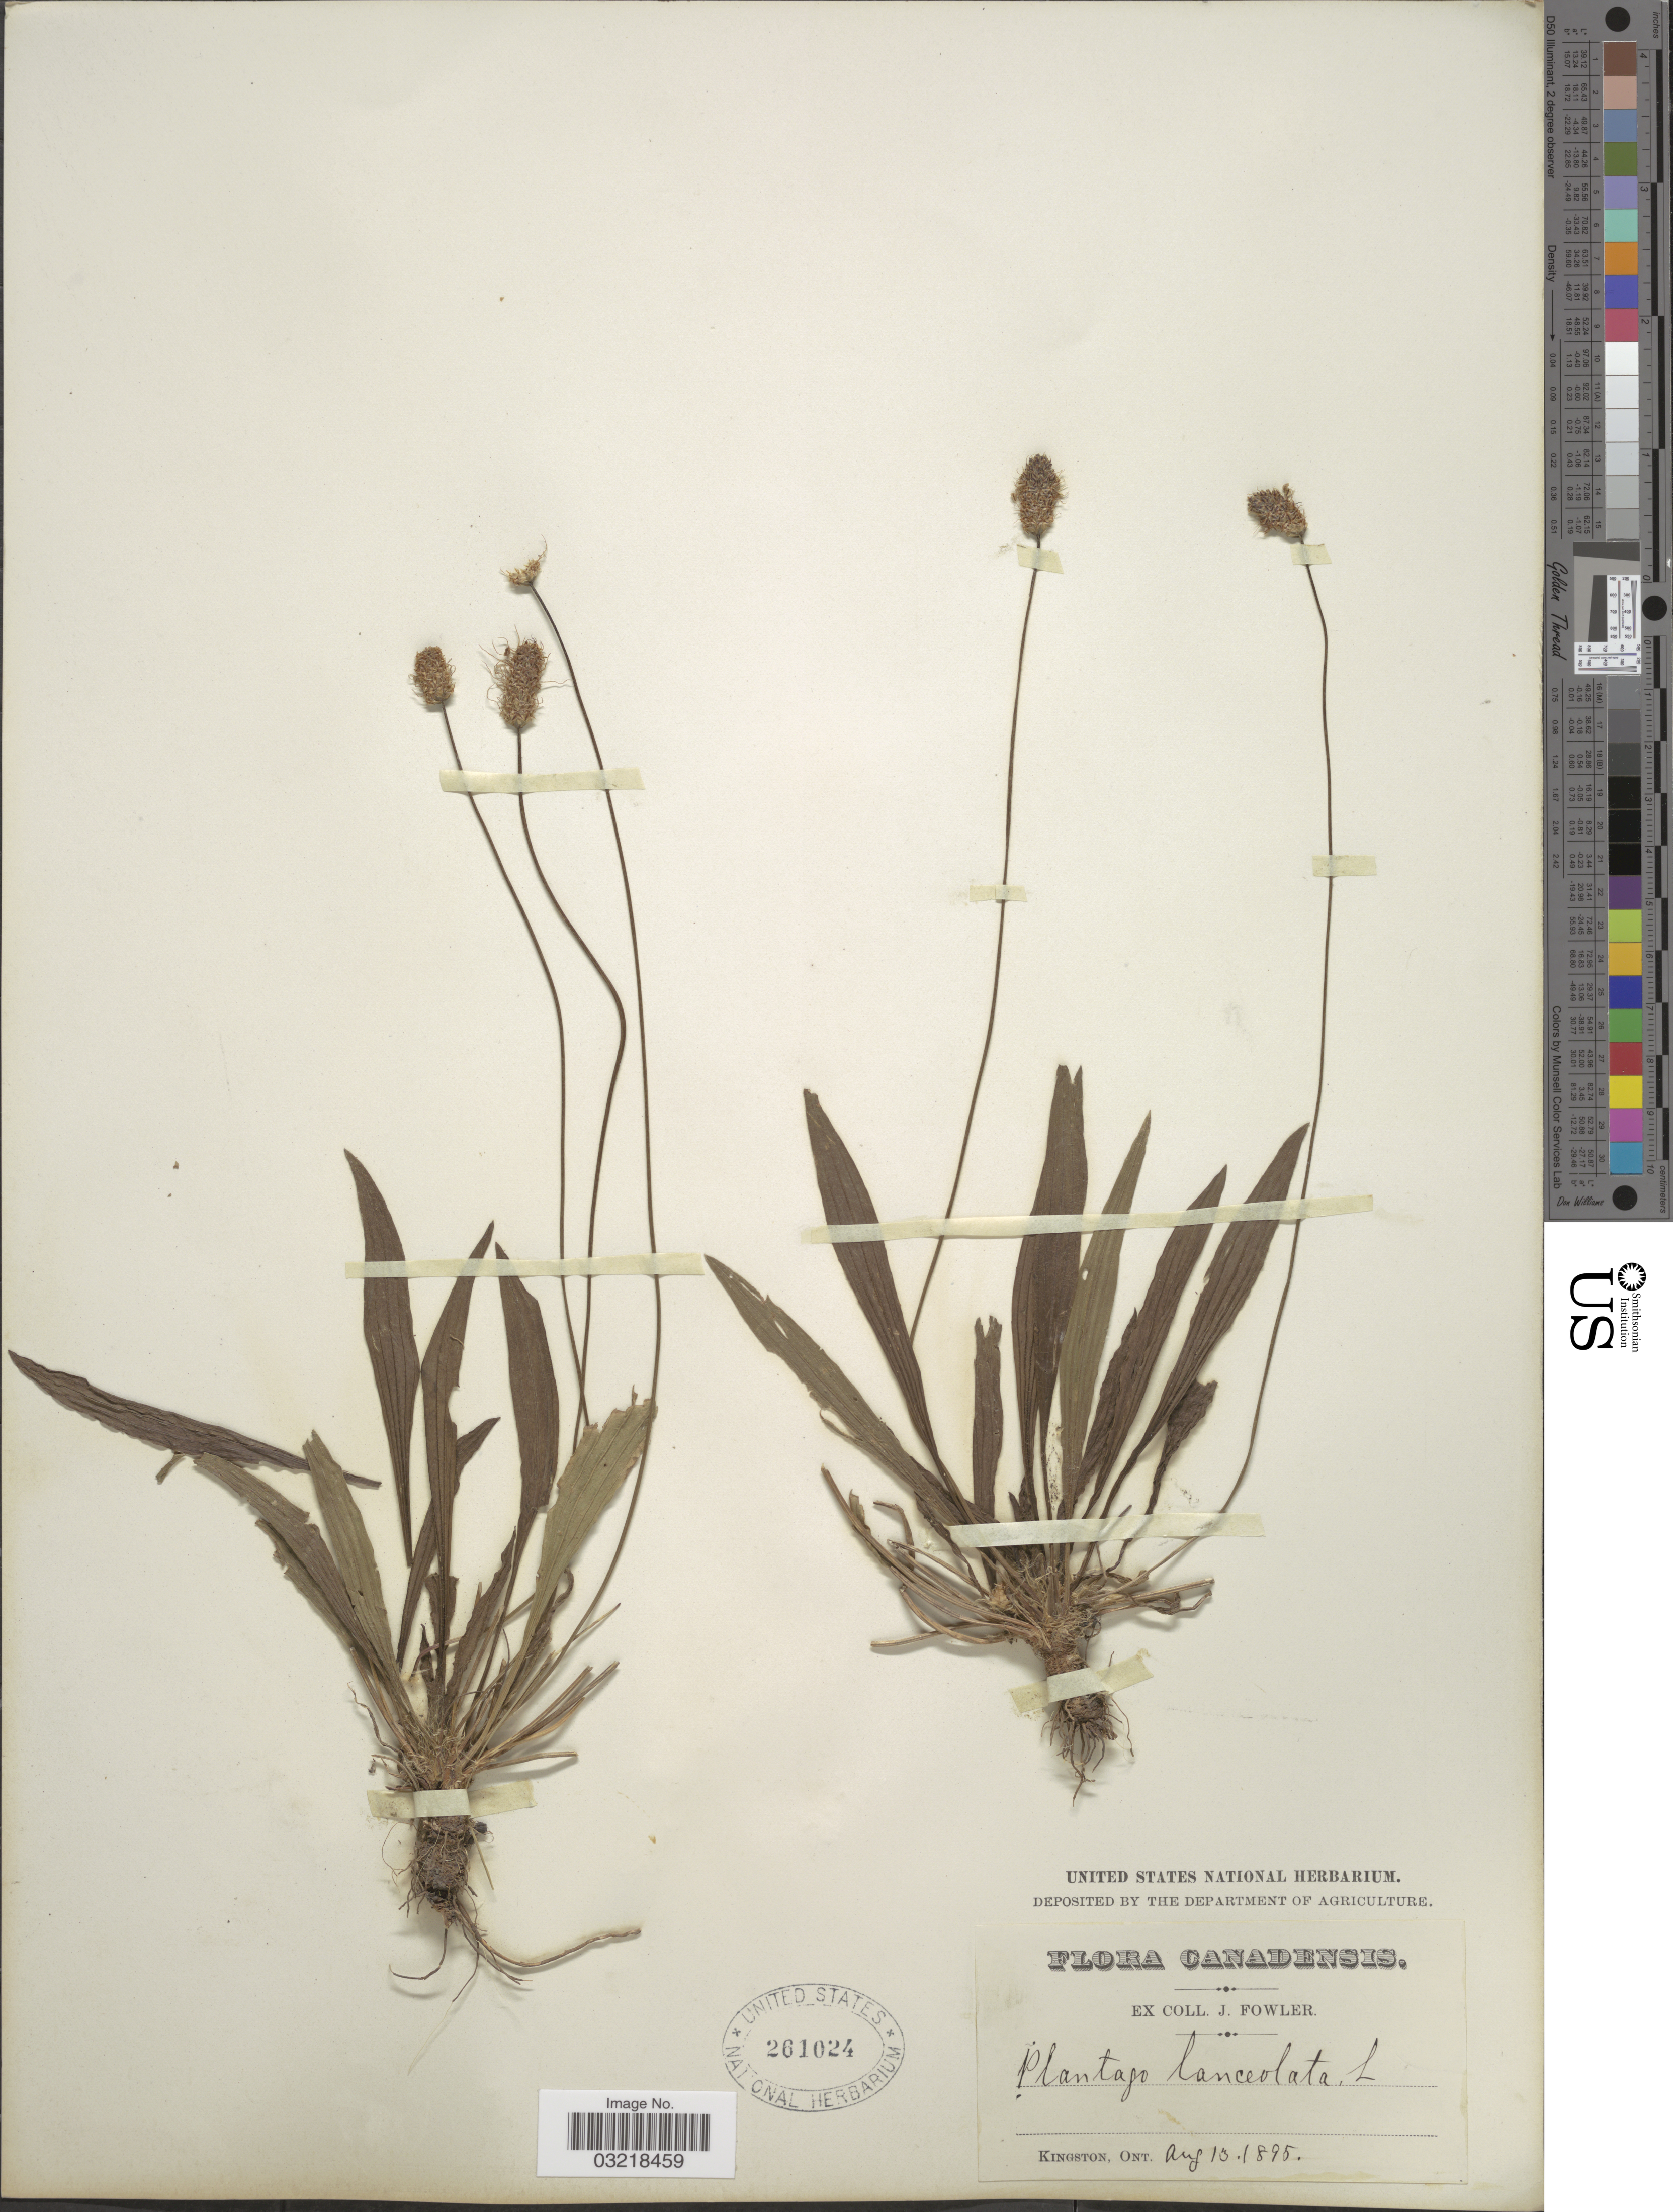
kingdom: Plantae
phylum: Tracheophyta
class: Magnoliopsida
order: Lamiales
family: Plantaginaceae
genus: Plantago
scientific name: Plantago lanceolata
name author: L.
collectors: J. Fowler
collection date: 1895-08-13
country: Canada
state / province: Ontario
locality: Kingston.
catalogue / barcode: US 261024